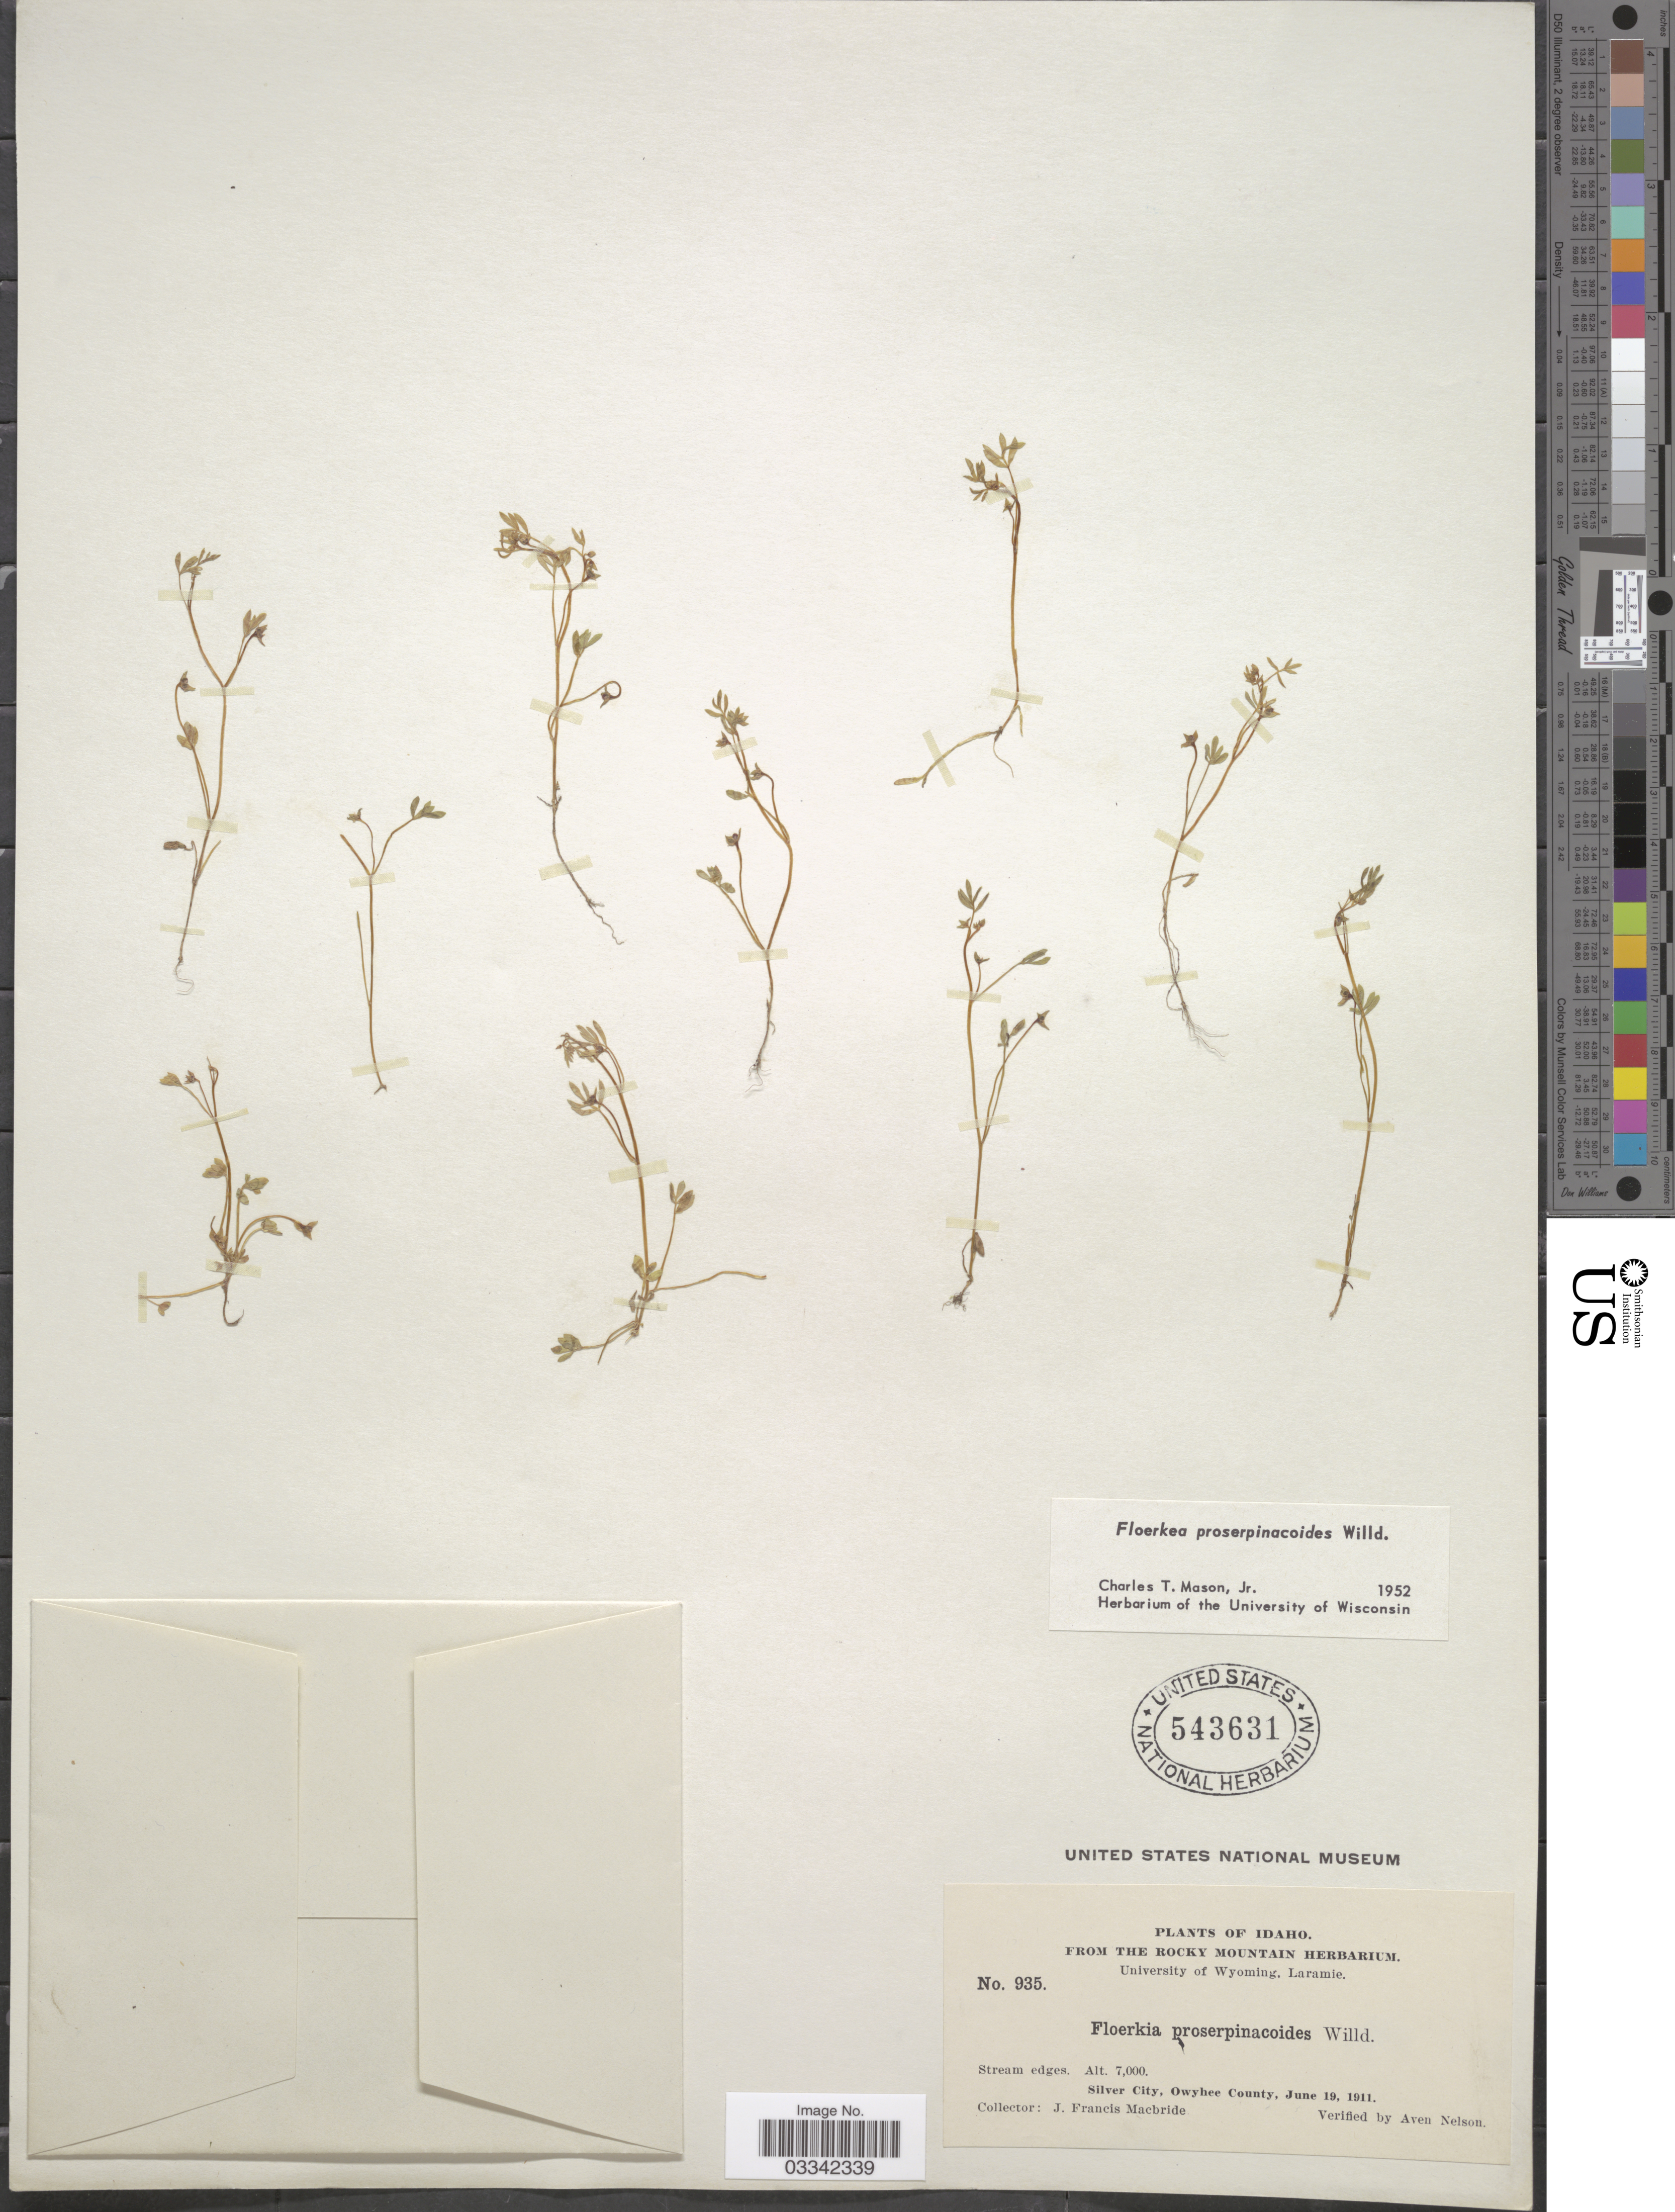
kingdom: Plantae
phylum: Tracheophyta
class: Magnoliopsida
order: Brassicales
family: Limnanthaceae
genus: Floerkea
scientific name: Floerkea proserpinacoides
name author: Willd.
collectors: J. F. Macbride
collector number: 935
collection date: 1911-06-19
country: United States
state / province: Idaho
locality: Silver City, Owyhee County.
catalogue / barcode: US 543631